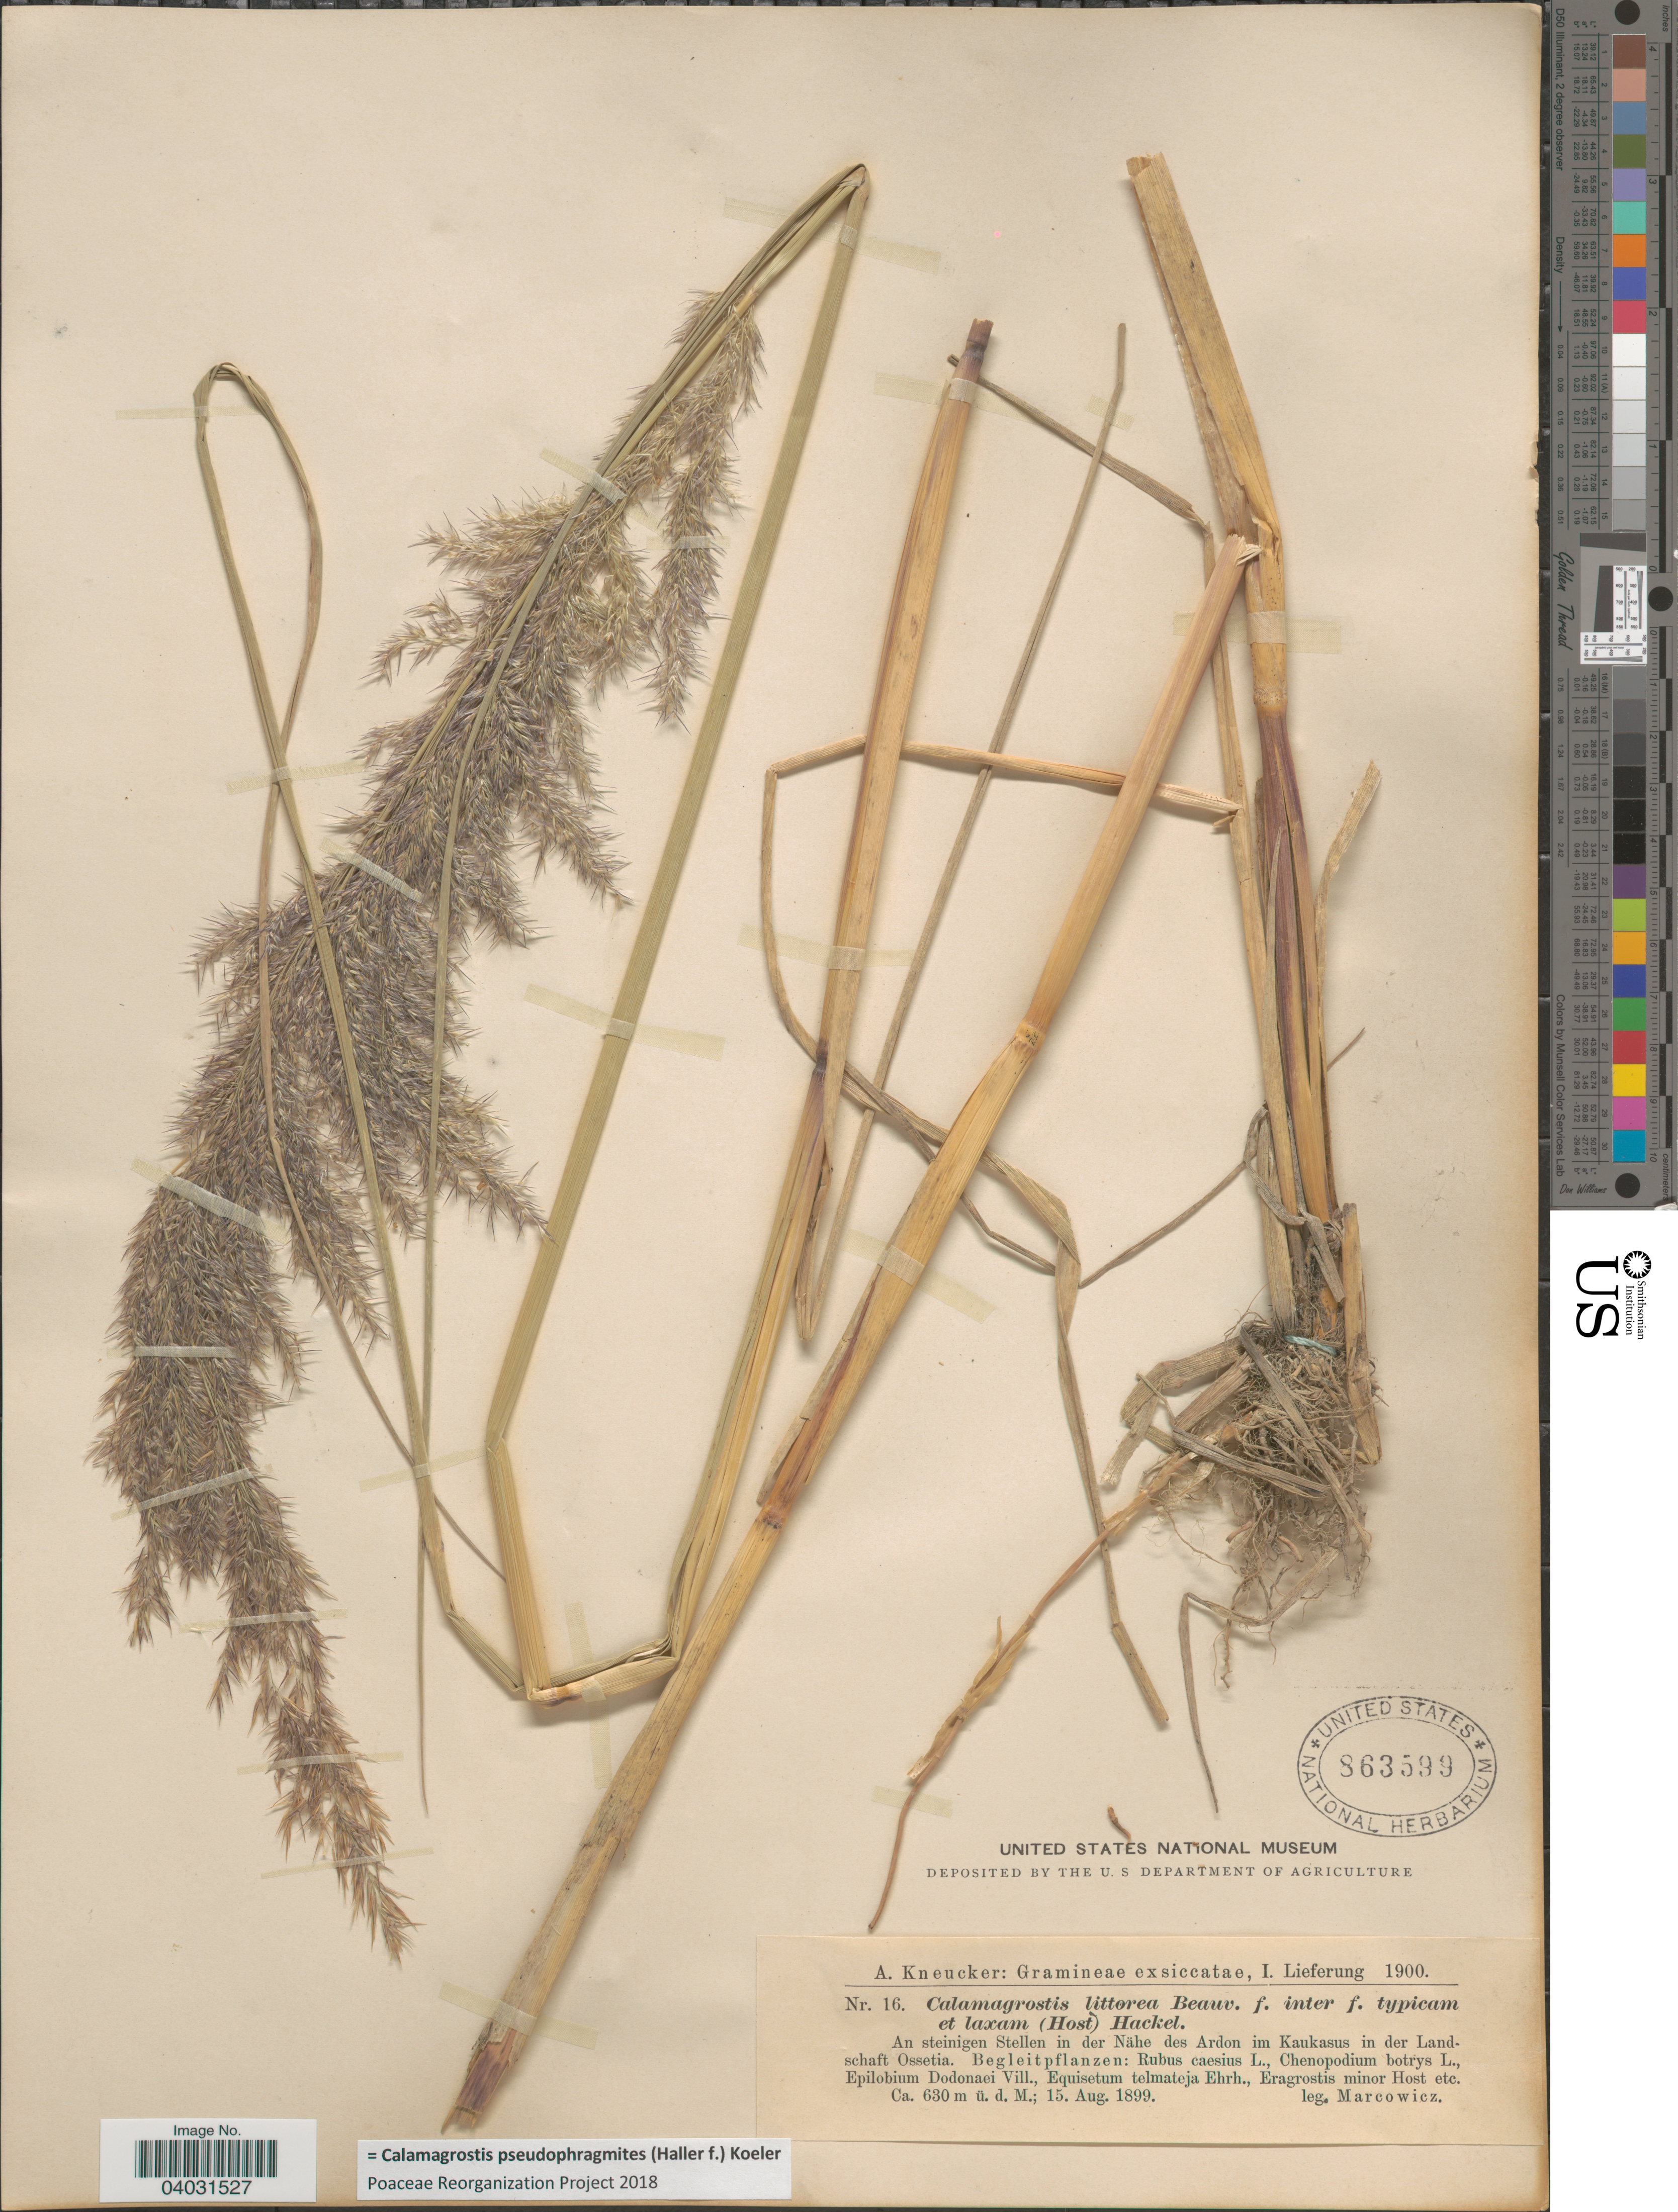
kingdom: Plantae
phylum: Tracheophyta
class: Liliopsida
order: Poales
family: Poaceae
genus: Calamagrostis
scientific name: Calamagrostis pseudophragmites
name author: (Haller f.) Koeler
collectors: Marcowicz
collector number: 16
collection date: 1899-08-15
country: Switzerland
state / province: Basel-Landschaft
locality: An steinigen Stellen in der Nähe des Ardon im Kaukasus in der Landschaft Ossetia.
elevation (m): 630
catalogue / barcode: US 863599